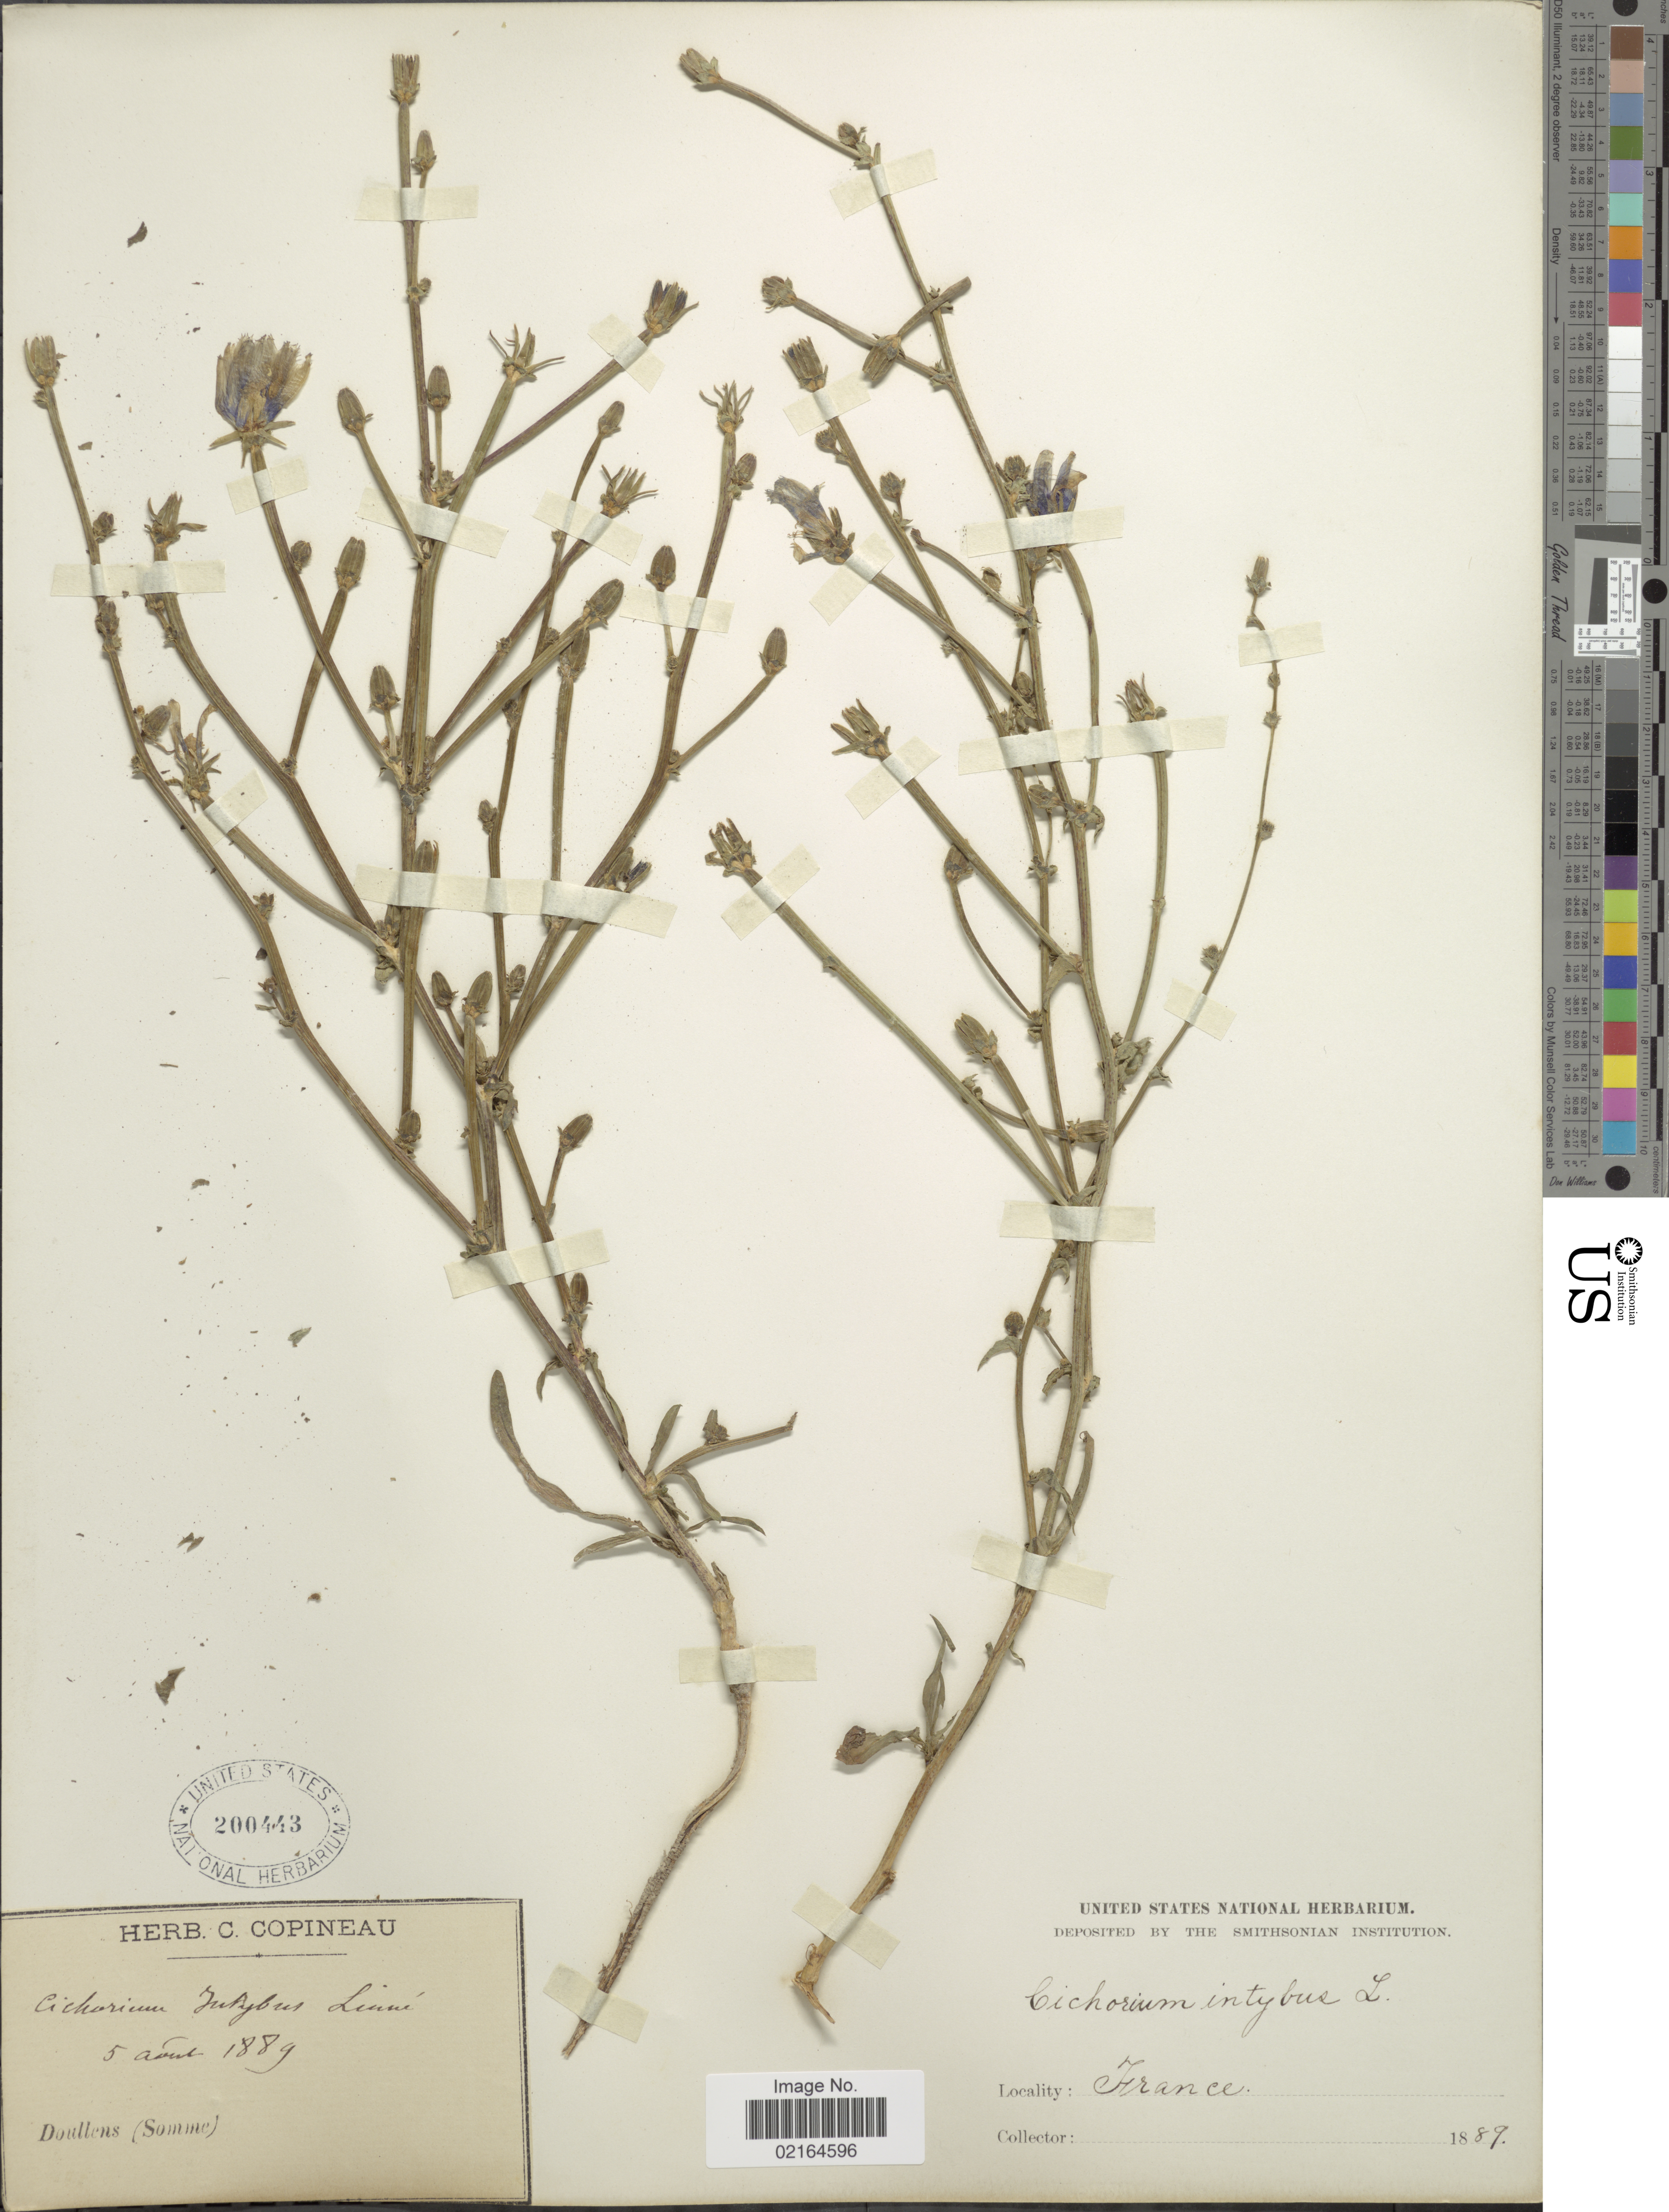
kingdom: Plantae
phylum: Tracheophyta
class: Magnoliopsida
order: Asterales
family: Asteraceae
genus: Cichorium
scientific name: Cichorium intybus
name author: L.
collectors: ex herb. C. Copineau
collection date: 1889-08-05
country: France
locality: Doullens (Somme)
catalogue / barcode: US 200443